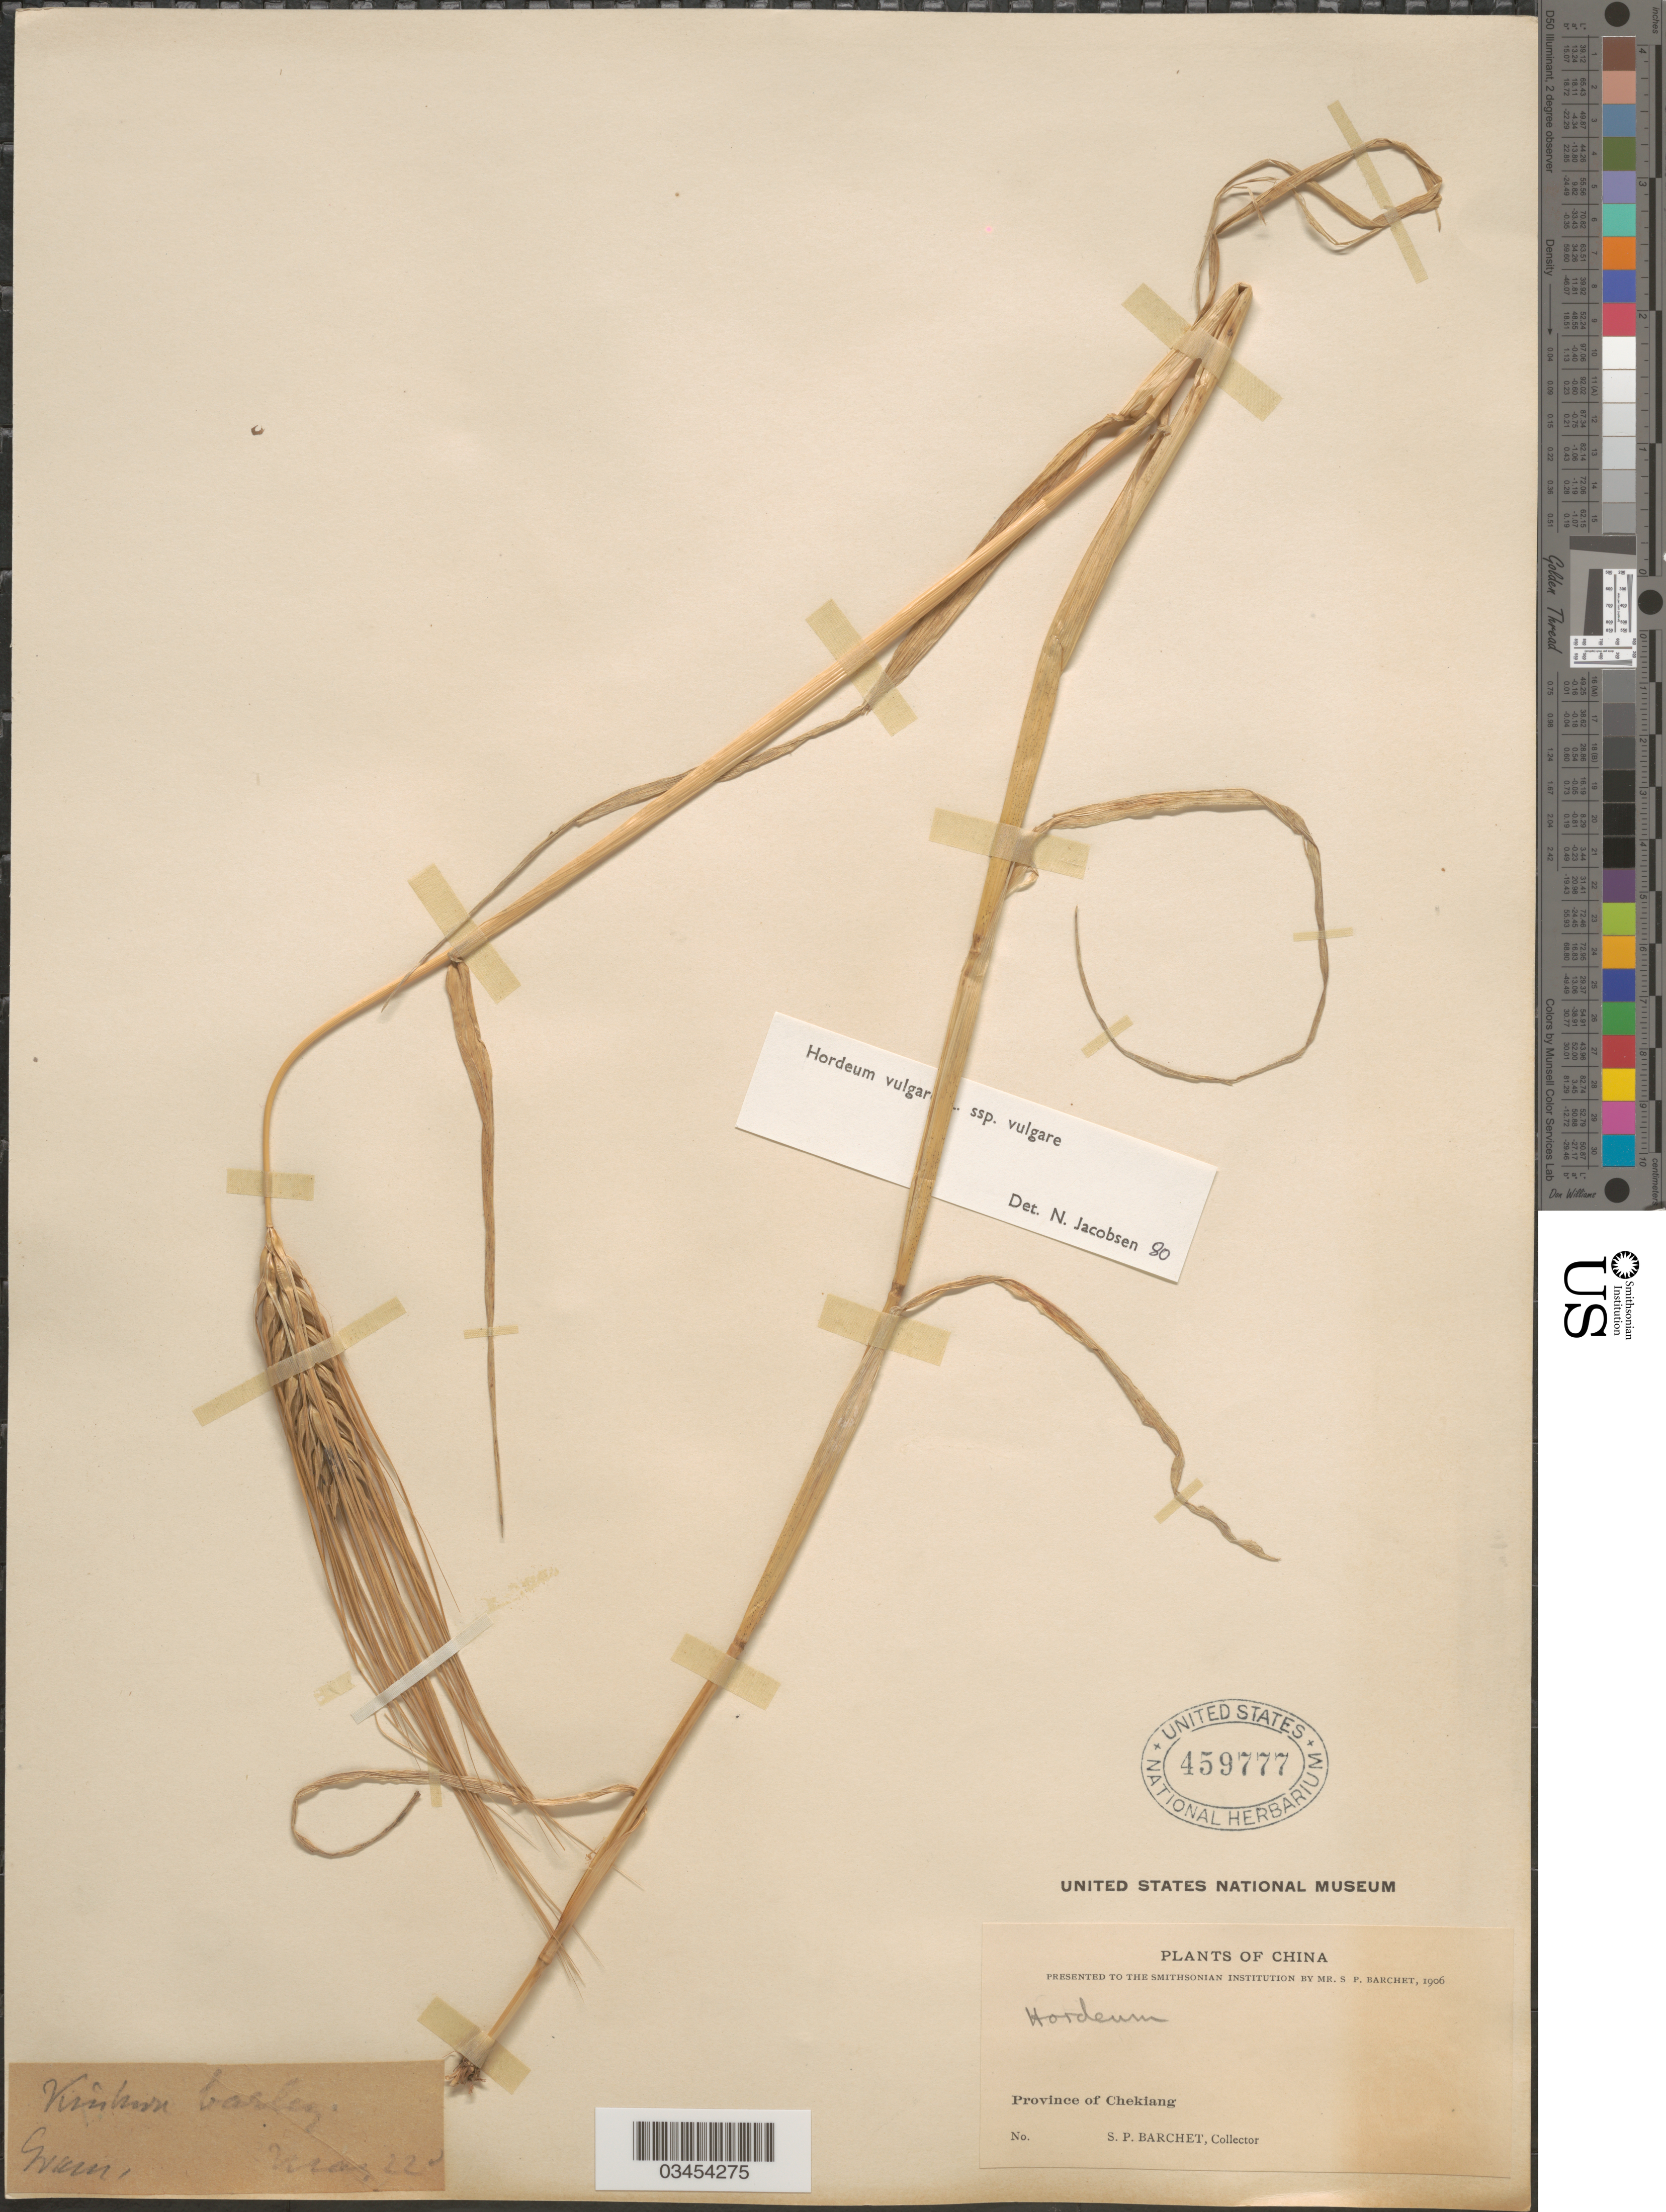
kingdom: Plantae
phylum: Tracheophyta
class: Liliopsida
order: Poales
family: Poaceae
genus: Hordeum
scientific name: Hordeum vulgare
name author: L.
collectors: S. P. Barchet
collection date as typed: Transcribed d/m/y: /3/22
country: China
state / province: Zhejiang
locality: Province of Chekiang.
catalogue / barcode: US 459777